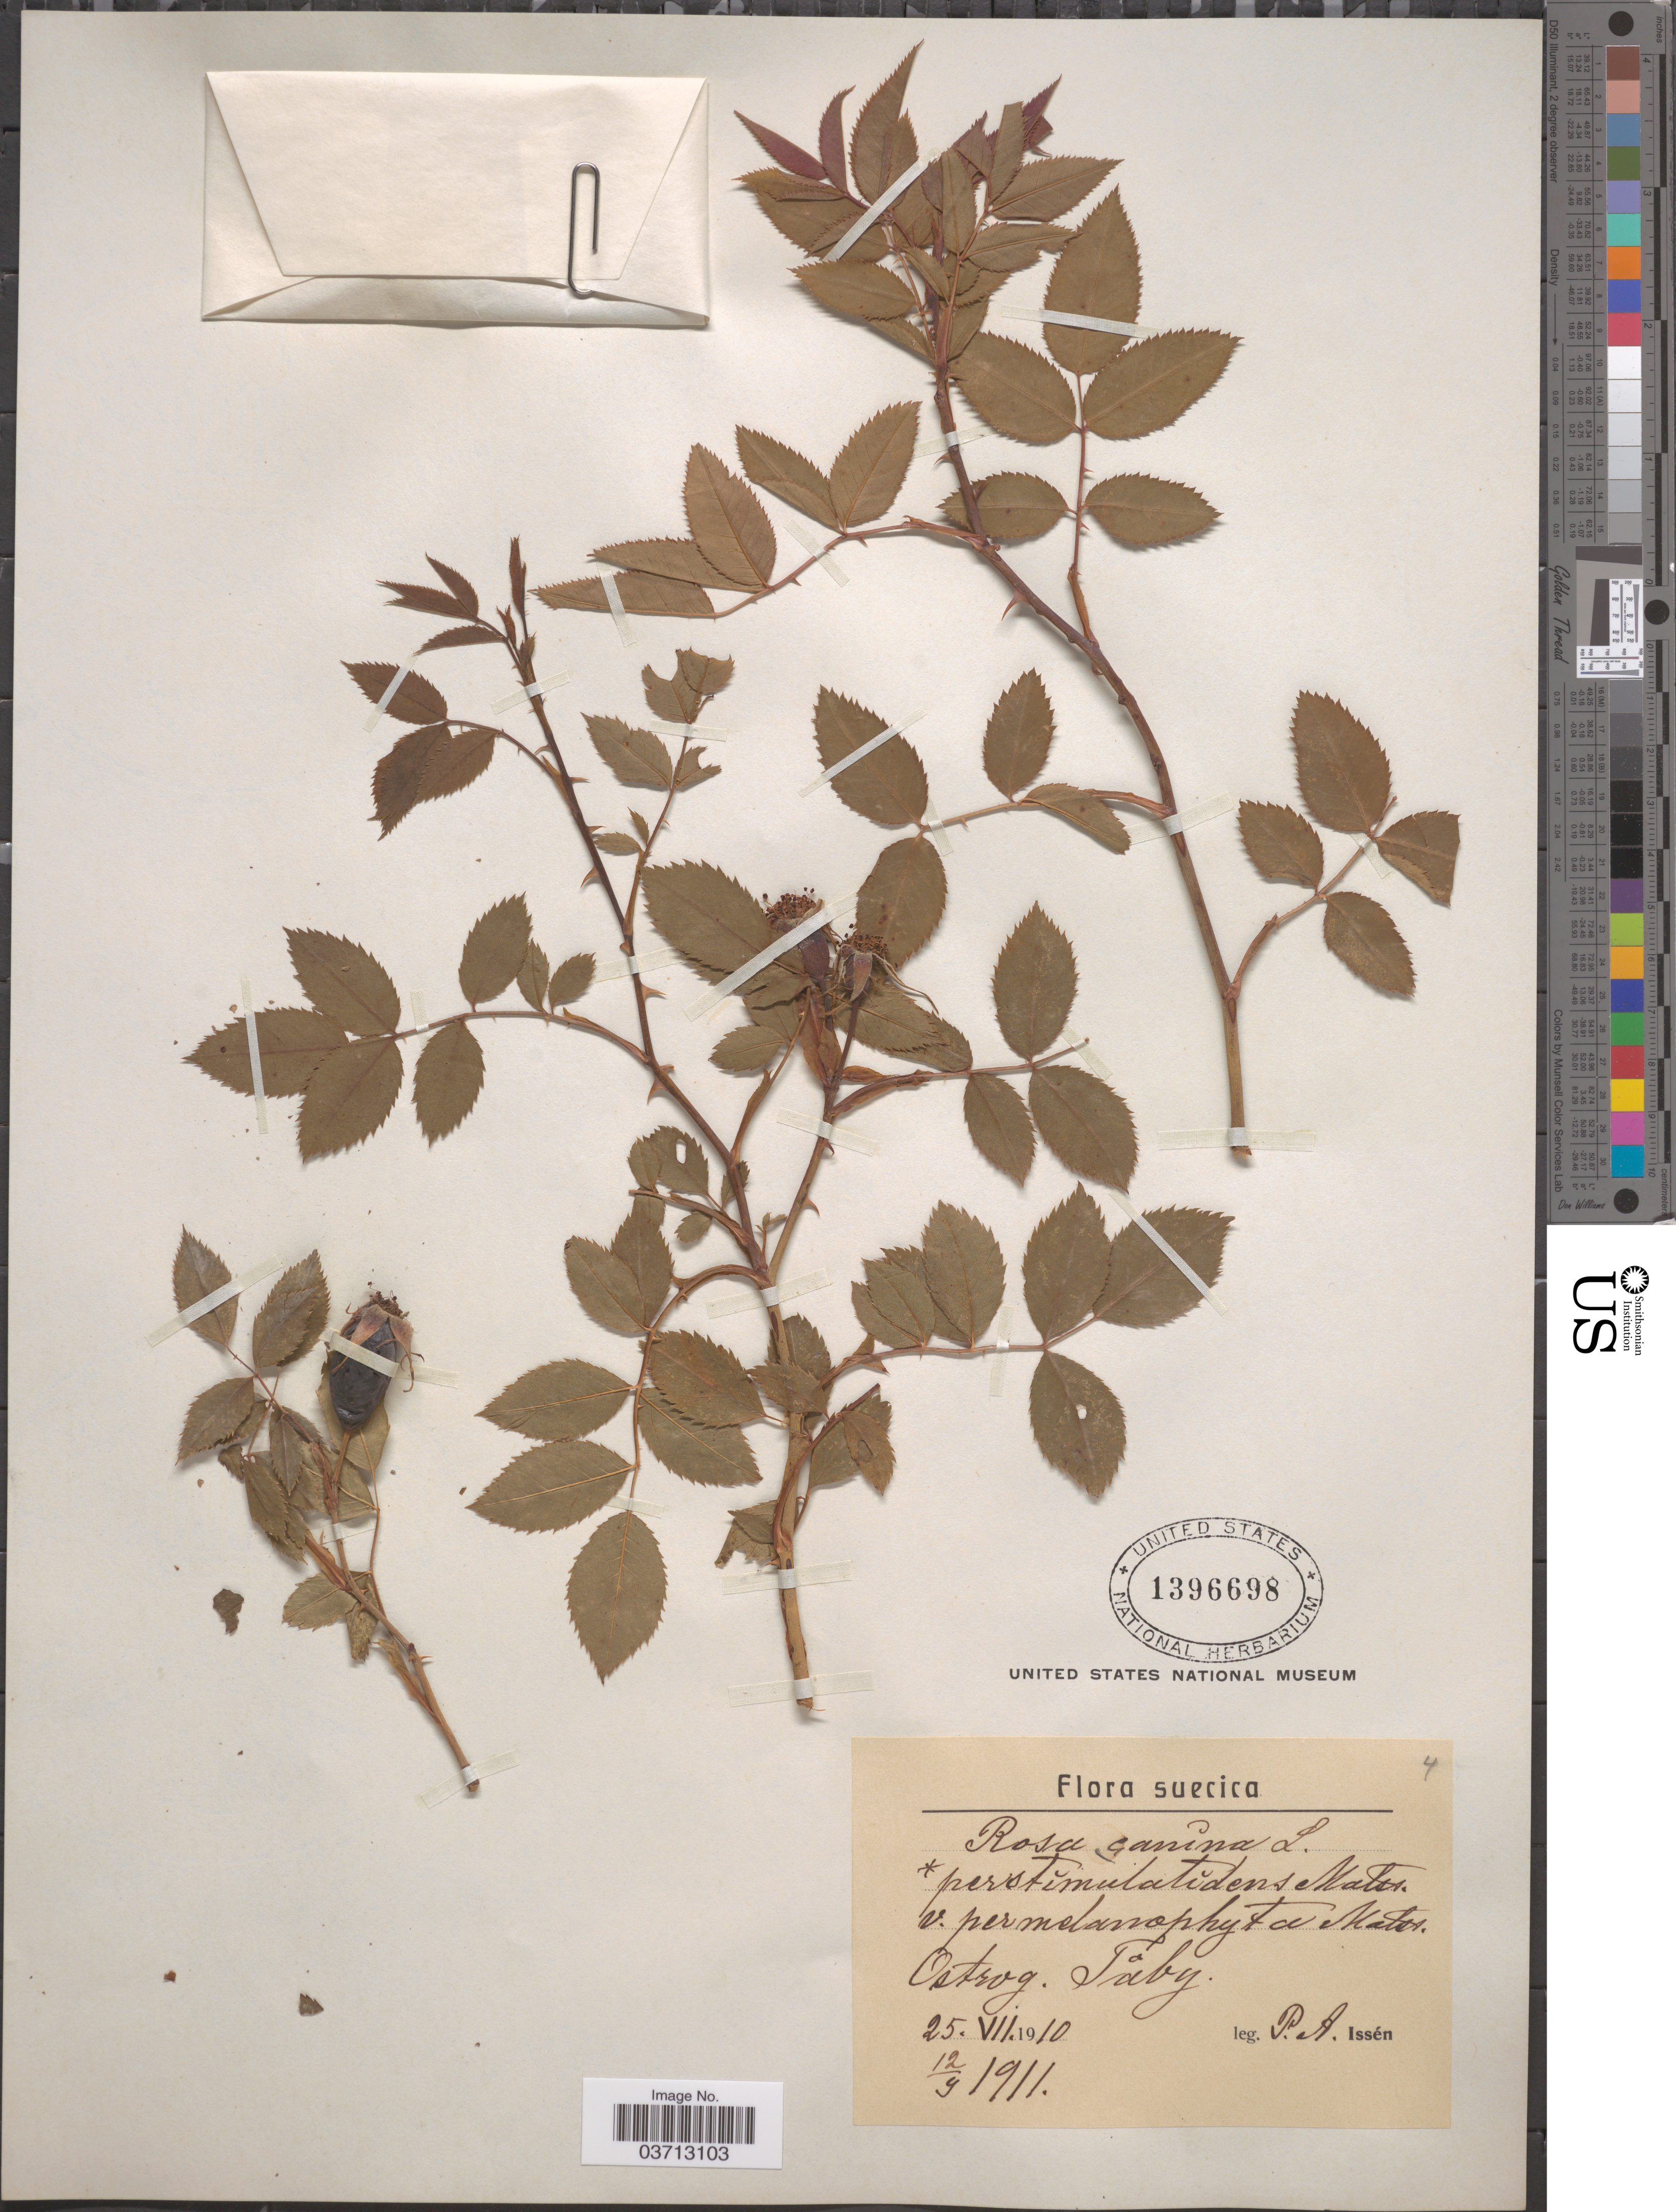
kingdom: Plantae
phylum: Tracheophyta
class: Magnoliopsida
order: Rosales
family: Rosaceae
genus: Rosa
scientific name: Rosa canina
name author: L.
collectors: P. Issen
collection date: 1910-07-25/1910-09-12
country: Sweden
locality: Suecica. Ostrog. Tåby.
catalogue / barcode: US 1396698